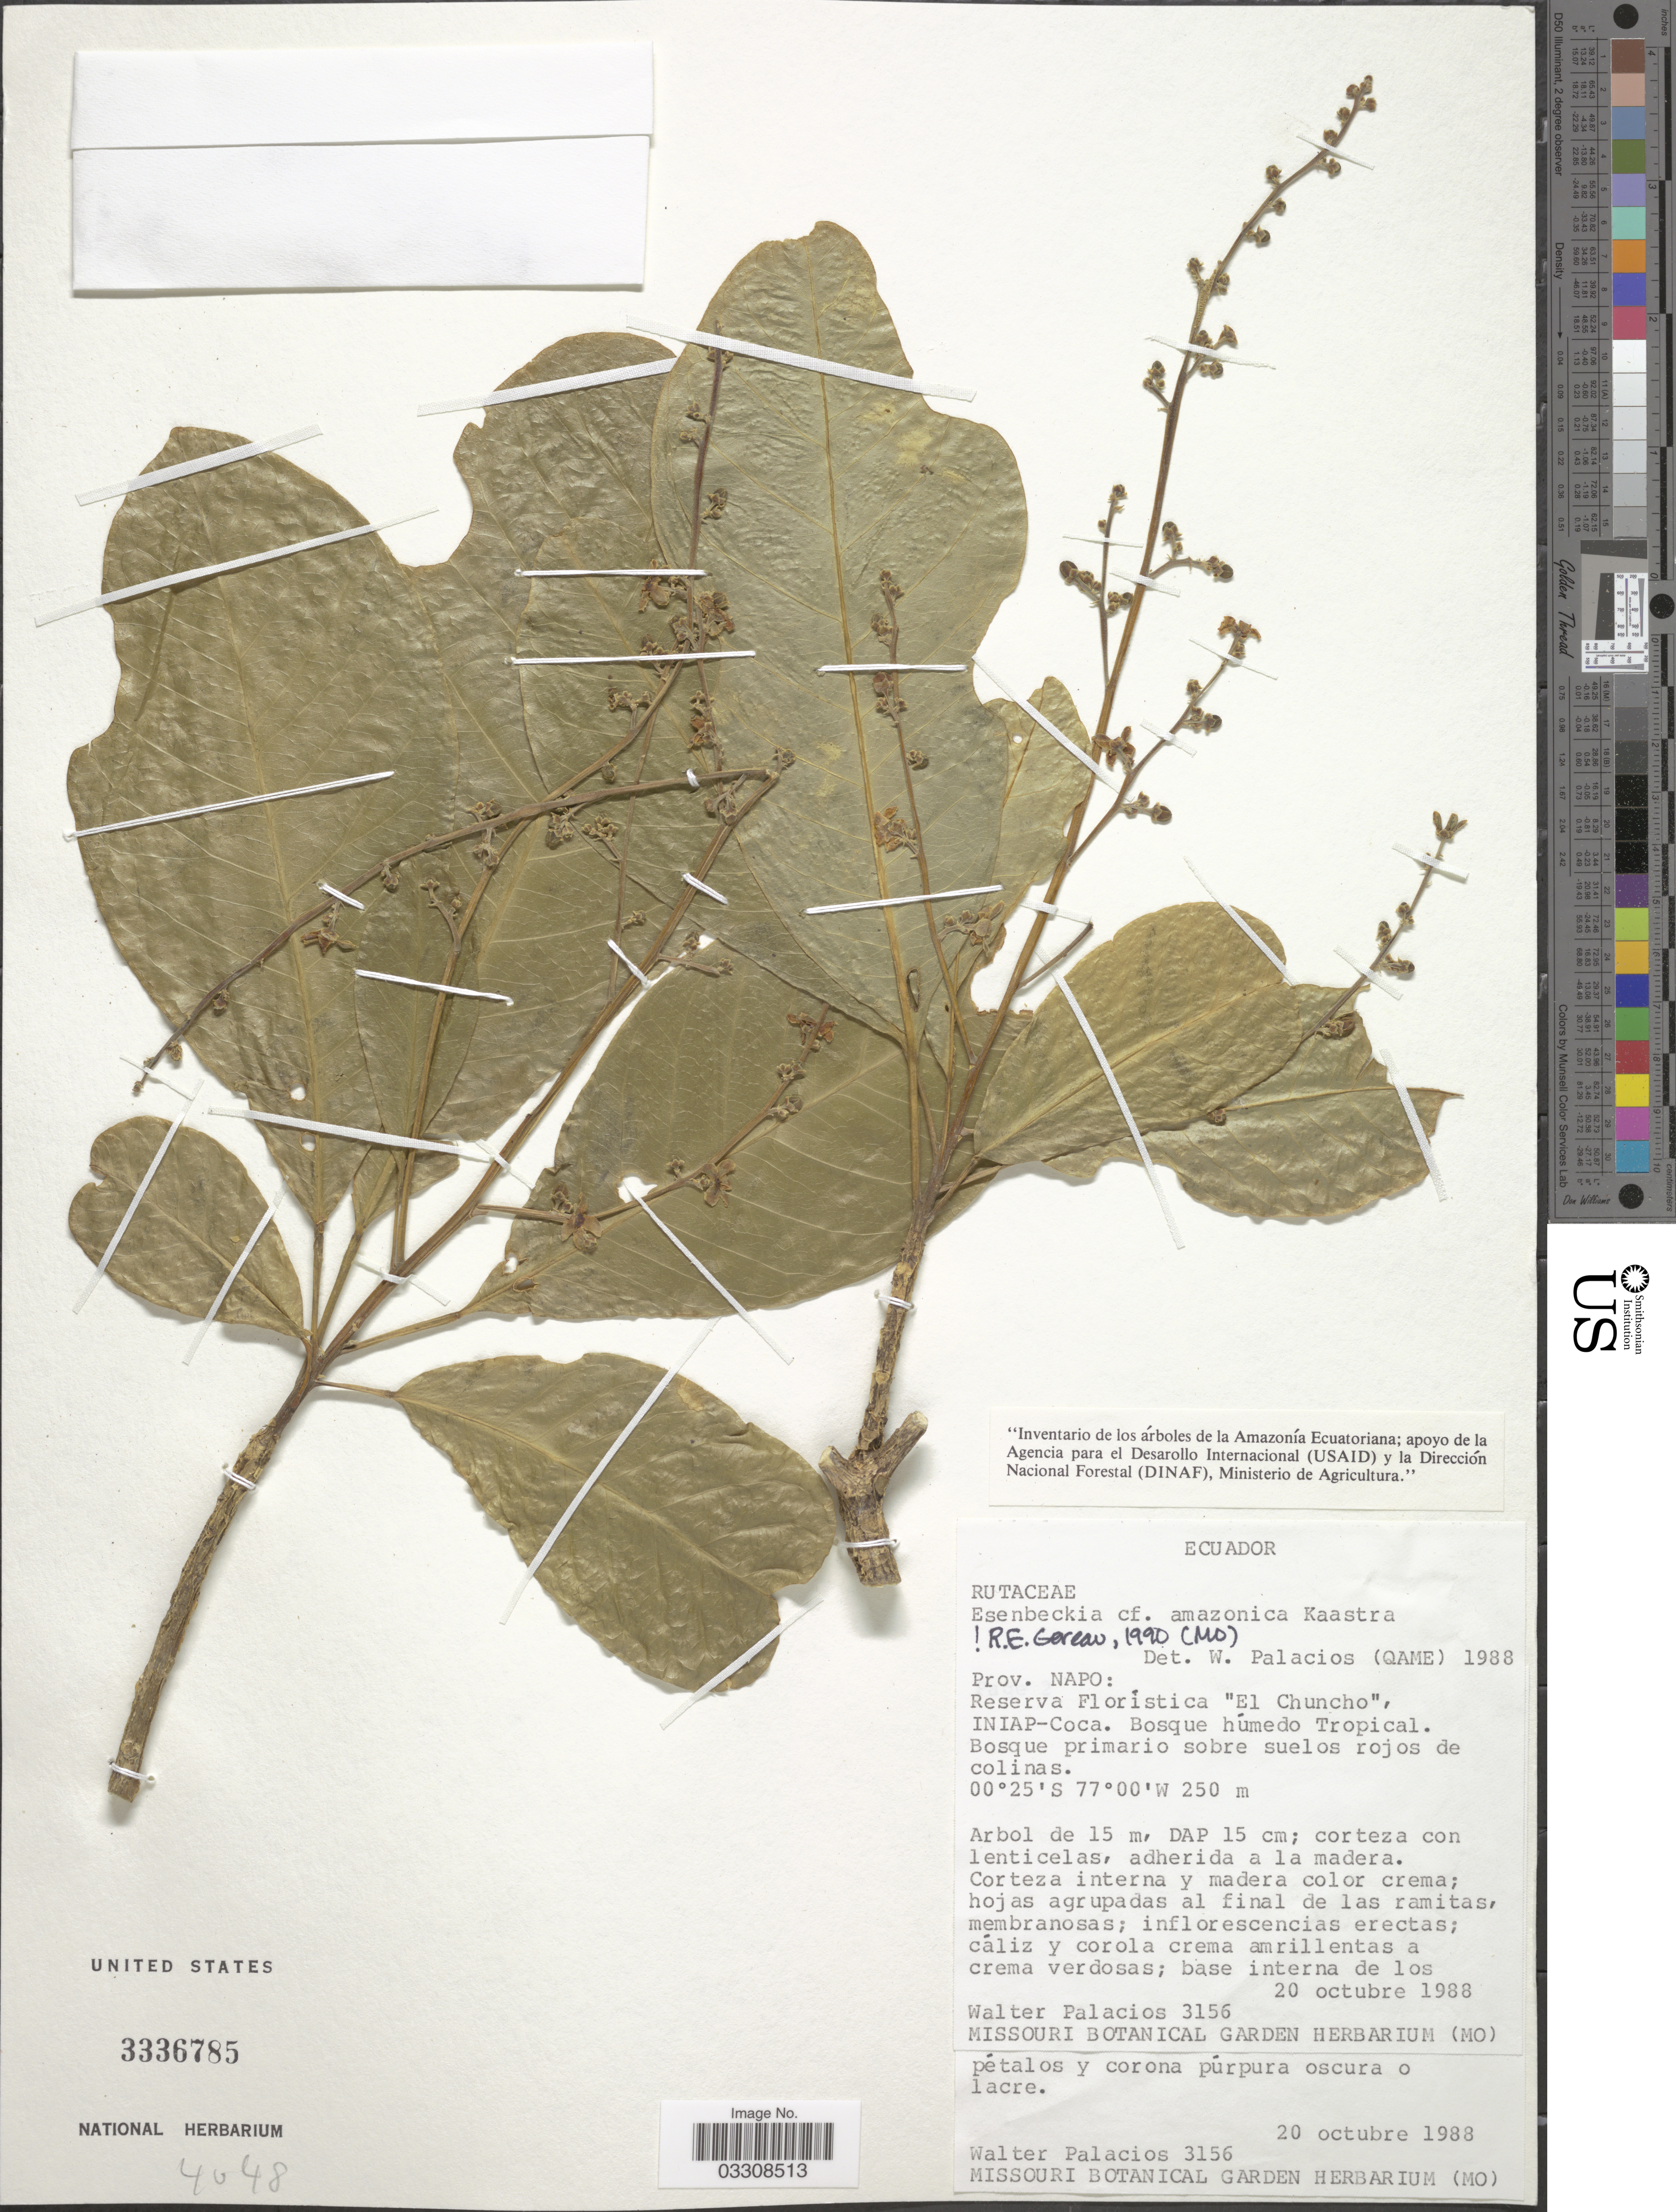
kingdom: Plantae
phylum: Tracheophyta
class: Magnoliopsida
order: Sapindales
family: Rutaceae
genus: Esenbeckia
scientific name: Esenbeckia amazonica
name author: Kaastra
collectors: W. Palacios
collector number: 3156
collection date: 1988-10-20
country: Ecuador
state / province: Napo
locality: Reserva Floristica "El Chuncho", INIAP-Coca.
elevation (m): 250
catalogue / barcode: US 3336785